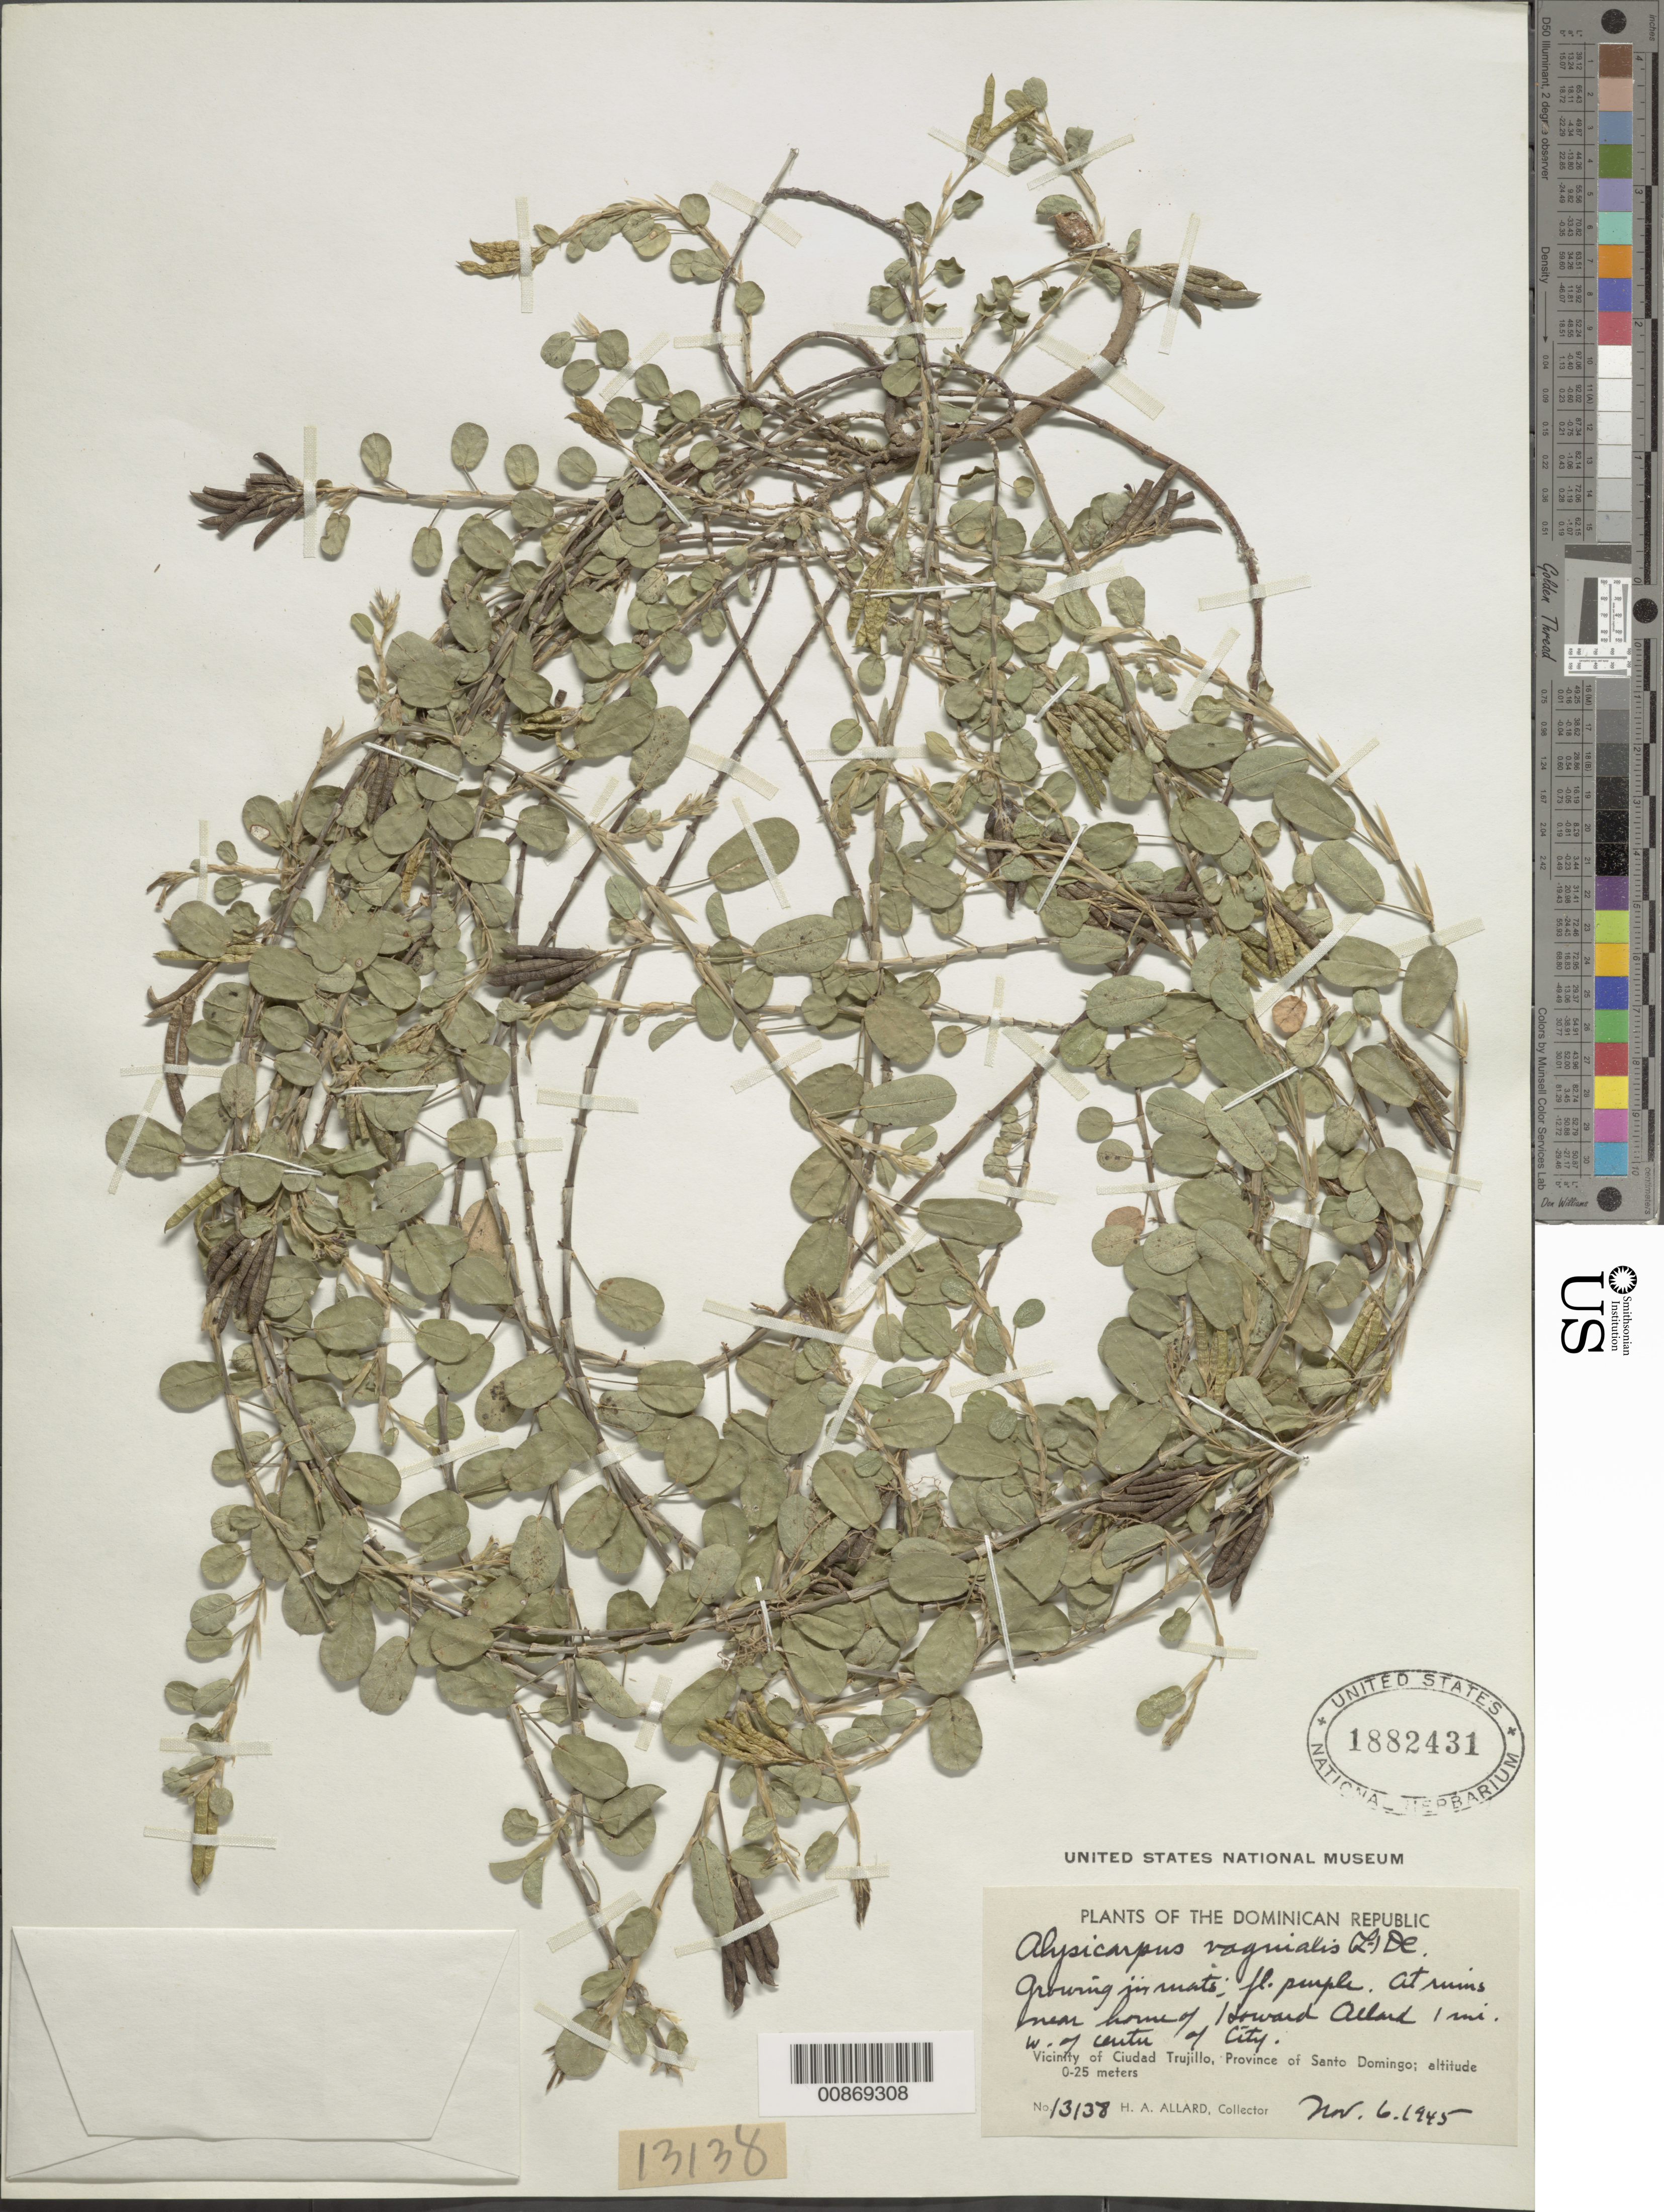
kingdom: Plantae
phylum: Tracheophyta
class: Magnoliopsida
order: Fabales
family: Fabaceae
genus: Alysicarpus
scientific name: Alysicarpus vaginalis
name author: (L.) DC.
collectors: H. A. Allard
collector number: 13138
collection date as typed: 06 Nov 1945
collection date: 1945-11-06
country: Dominican Republic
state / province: Distrito Nacional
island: Hispaniola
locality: Vicinity of Ciudad Trujillo, Province of Santo Domingo (obsolete). At ruins near home of Howard Allard, 1 mi. W of center of city.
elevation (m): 0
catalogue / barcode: US 1882431